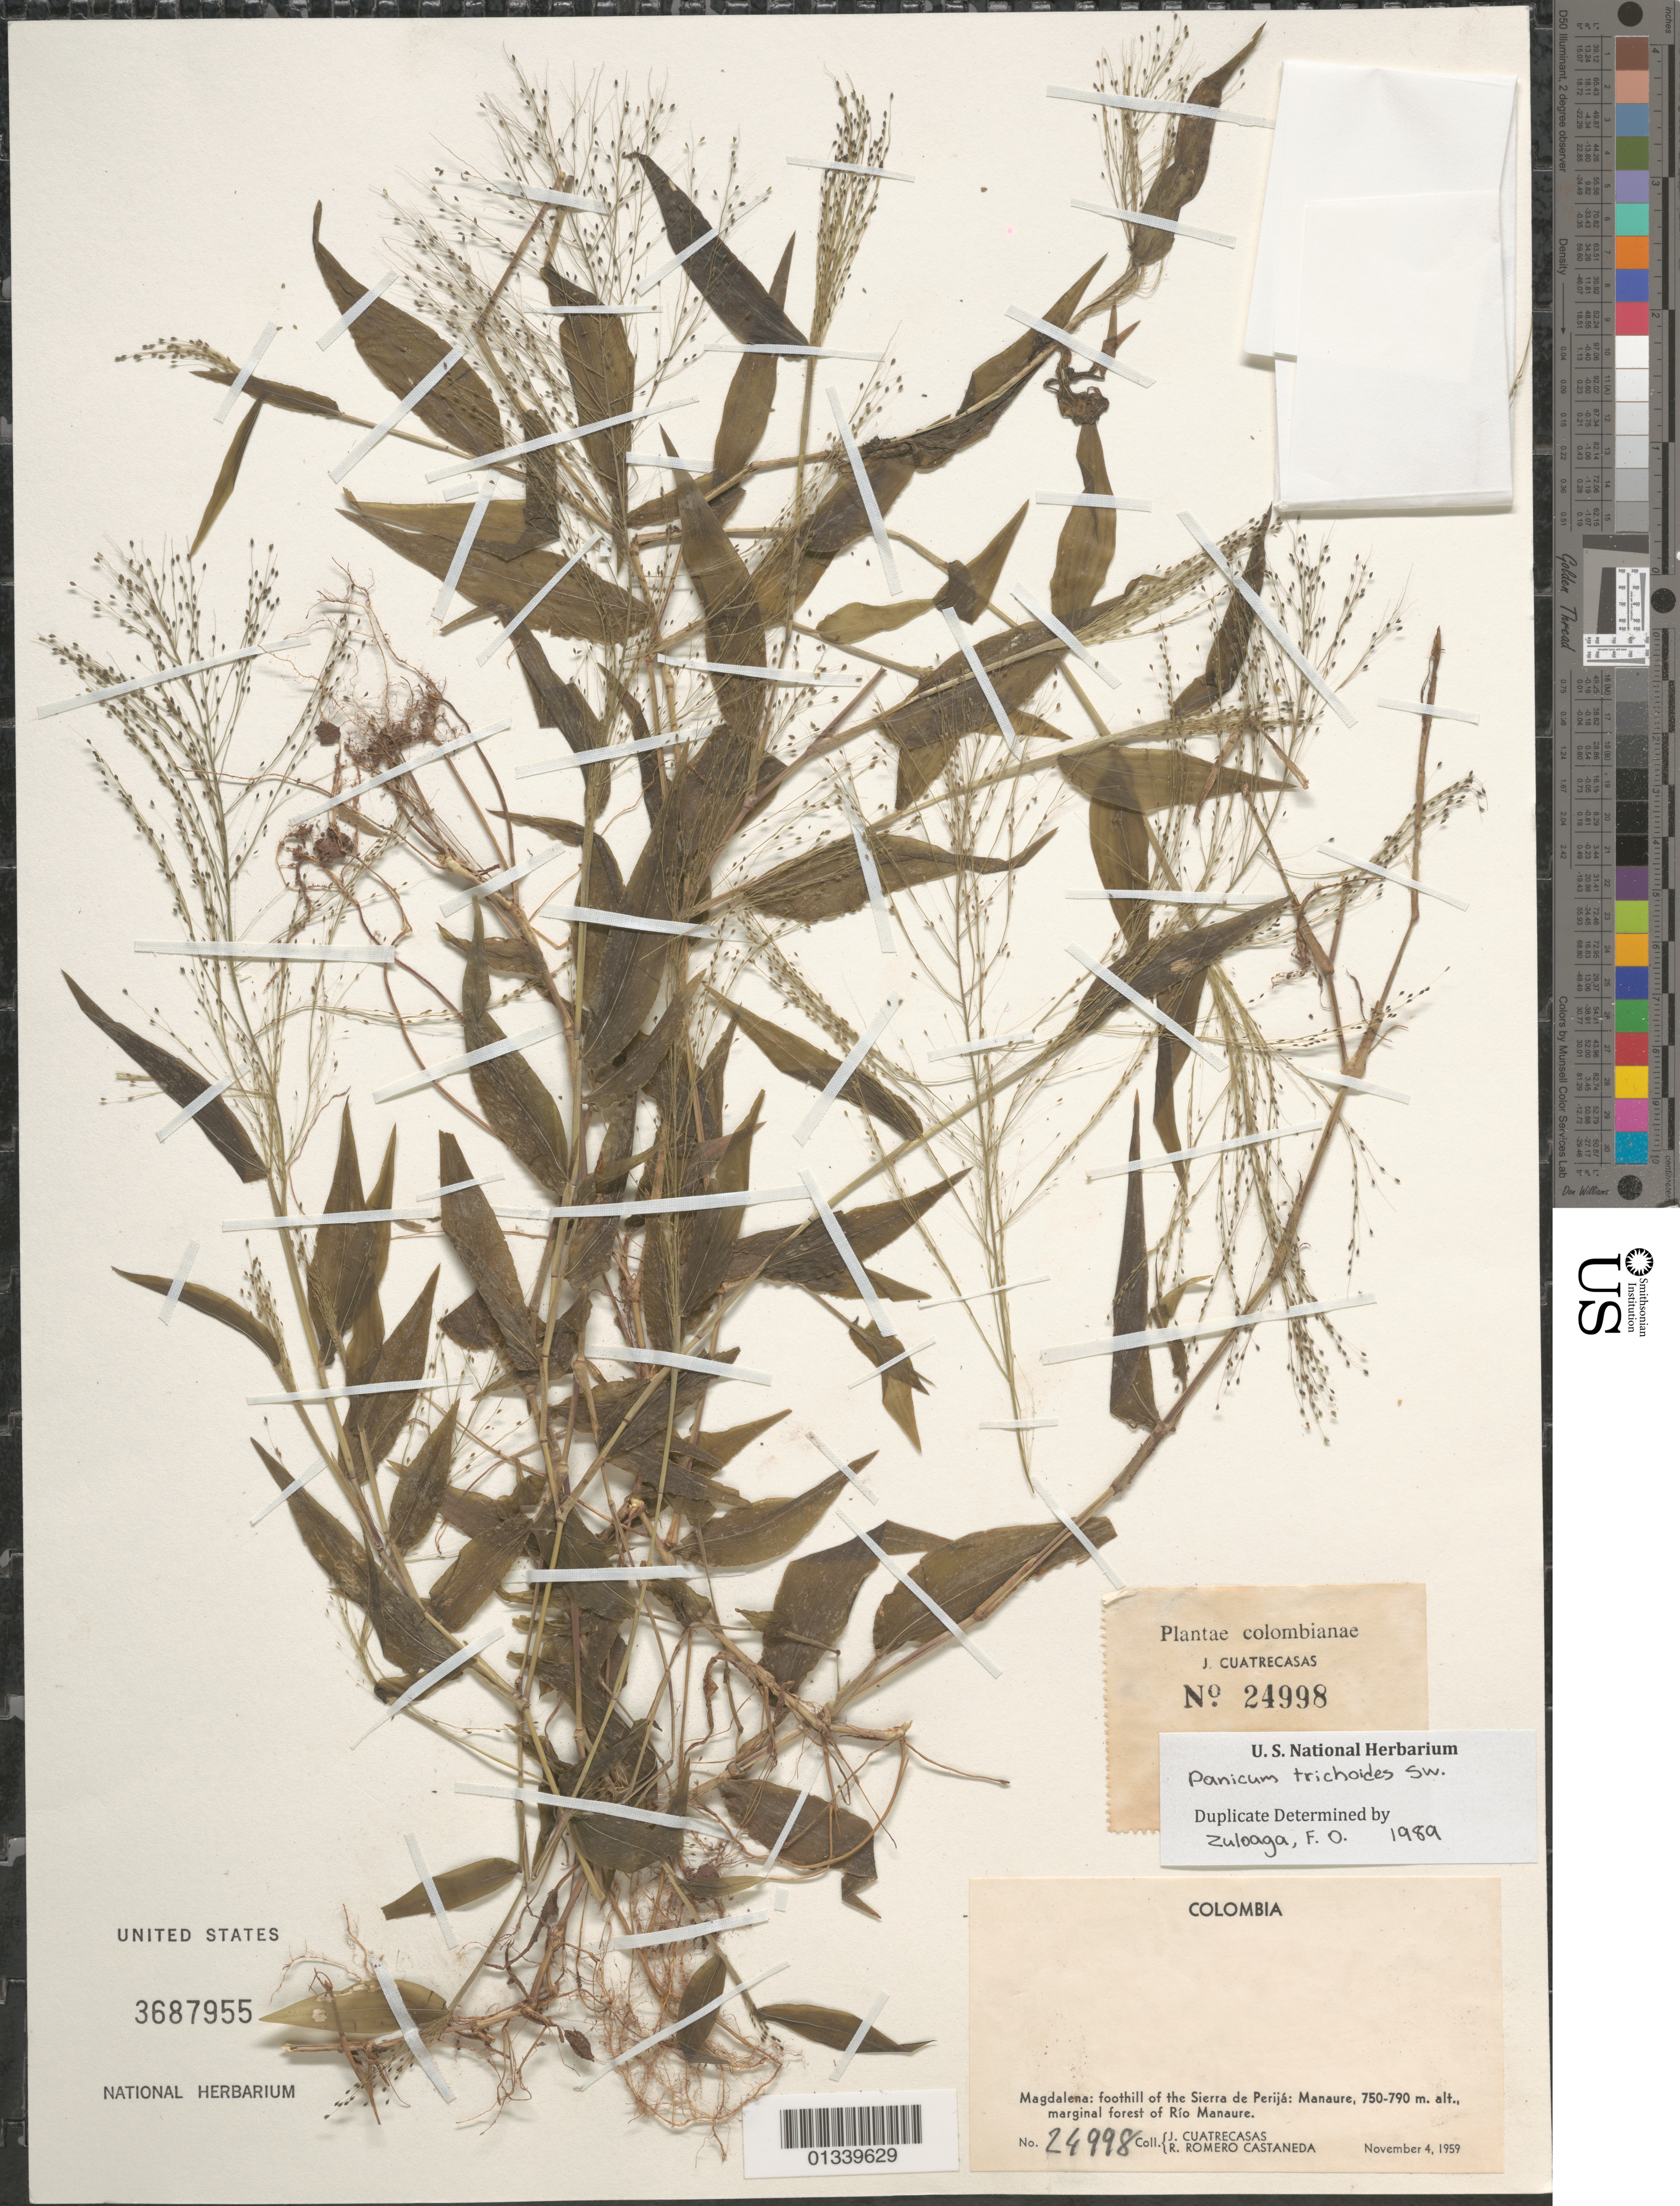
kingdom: Plantae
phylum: Tracheophyta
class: Liliopsida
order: Poales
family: Poaceae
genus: Panicum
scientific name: Panicum trichoides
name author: Sw.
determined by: Zuloaga, F. O.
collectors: J. Cuatrecasas & R. Romero Castañeda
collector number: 24998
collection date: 1959-11-04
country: Colombia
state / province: Magdalena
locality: Foothill of the Sierra de Perija: Manaure, Marginal forest of Rio Manaure.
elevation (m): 750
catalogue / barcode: US 3687955